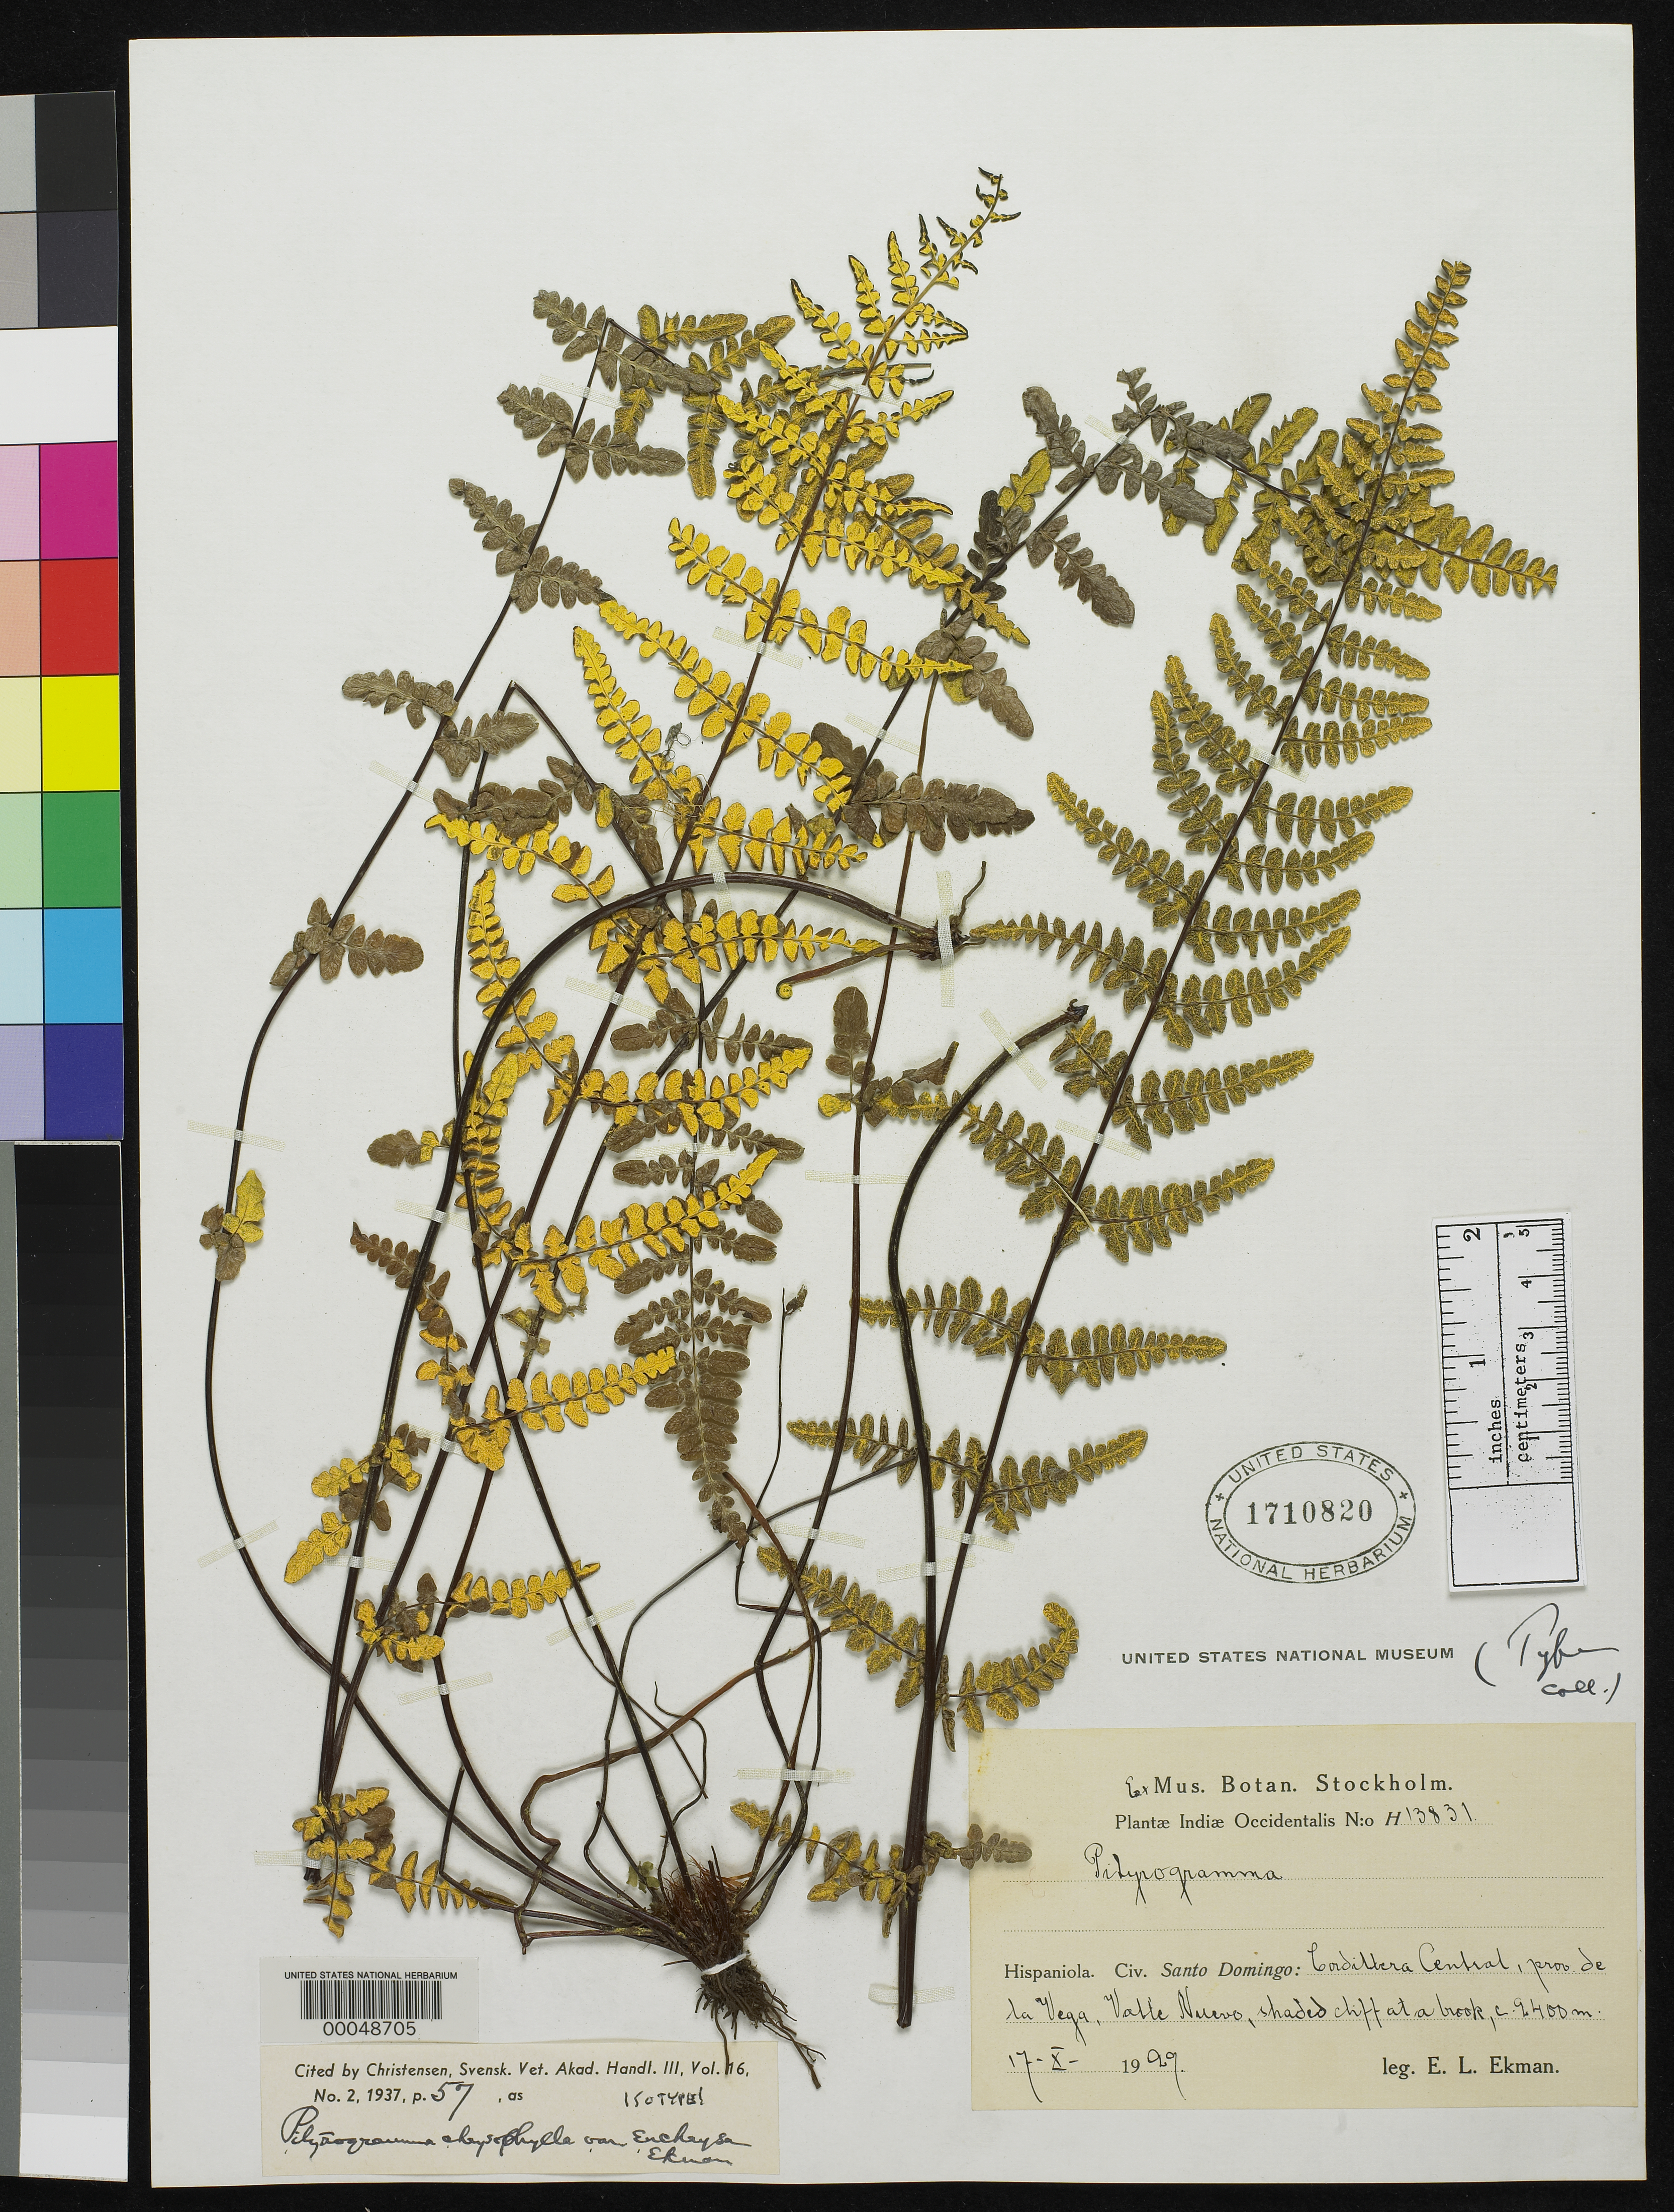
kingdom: Plantae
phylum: Tracheophyta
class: Polypodiopsida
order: Polypodiales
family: Pteridaceae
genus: Pityrogramma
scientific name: Pityrogramma chrysophylla var. euchrysa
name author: Ekman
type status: Isotype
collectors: E. L. Ekman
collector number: H13831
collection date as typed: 17 Oct 1929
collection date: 1929-10-17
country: Dominican Republic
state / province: La Vega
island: Hispaniola Island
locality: Cordillera central, Valle Nuevo.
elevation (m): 1400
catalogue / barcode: US 1710820